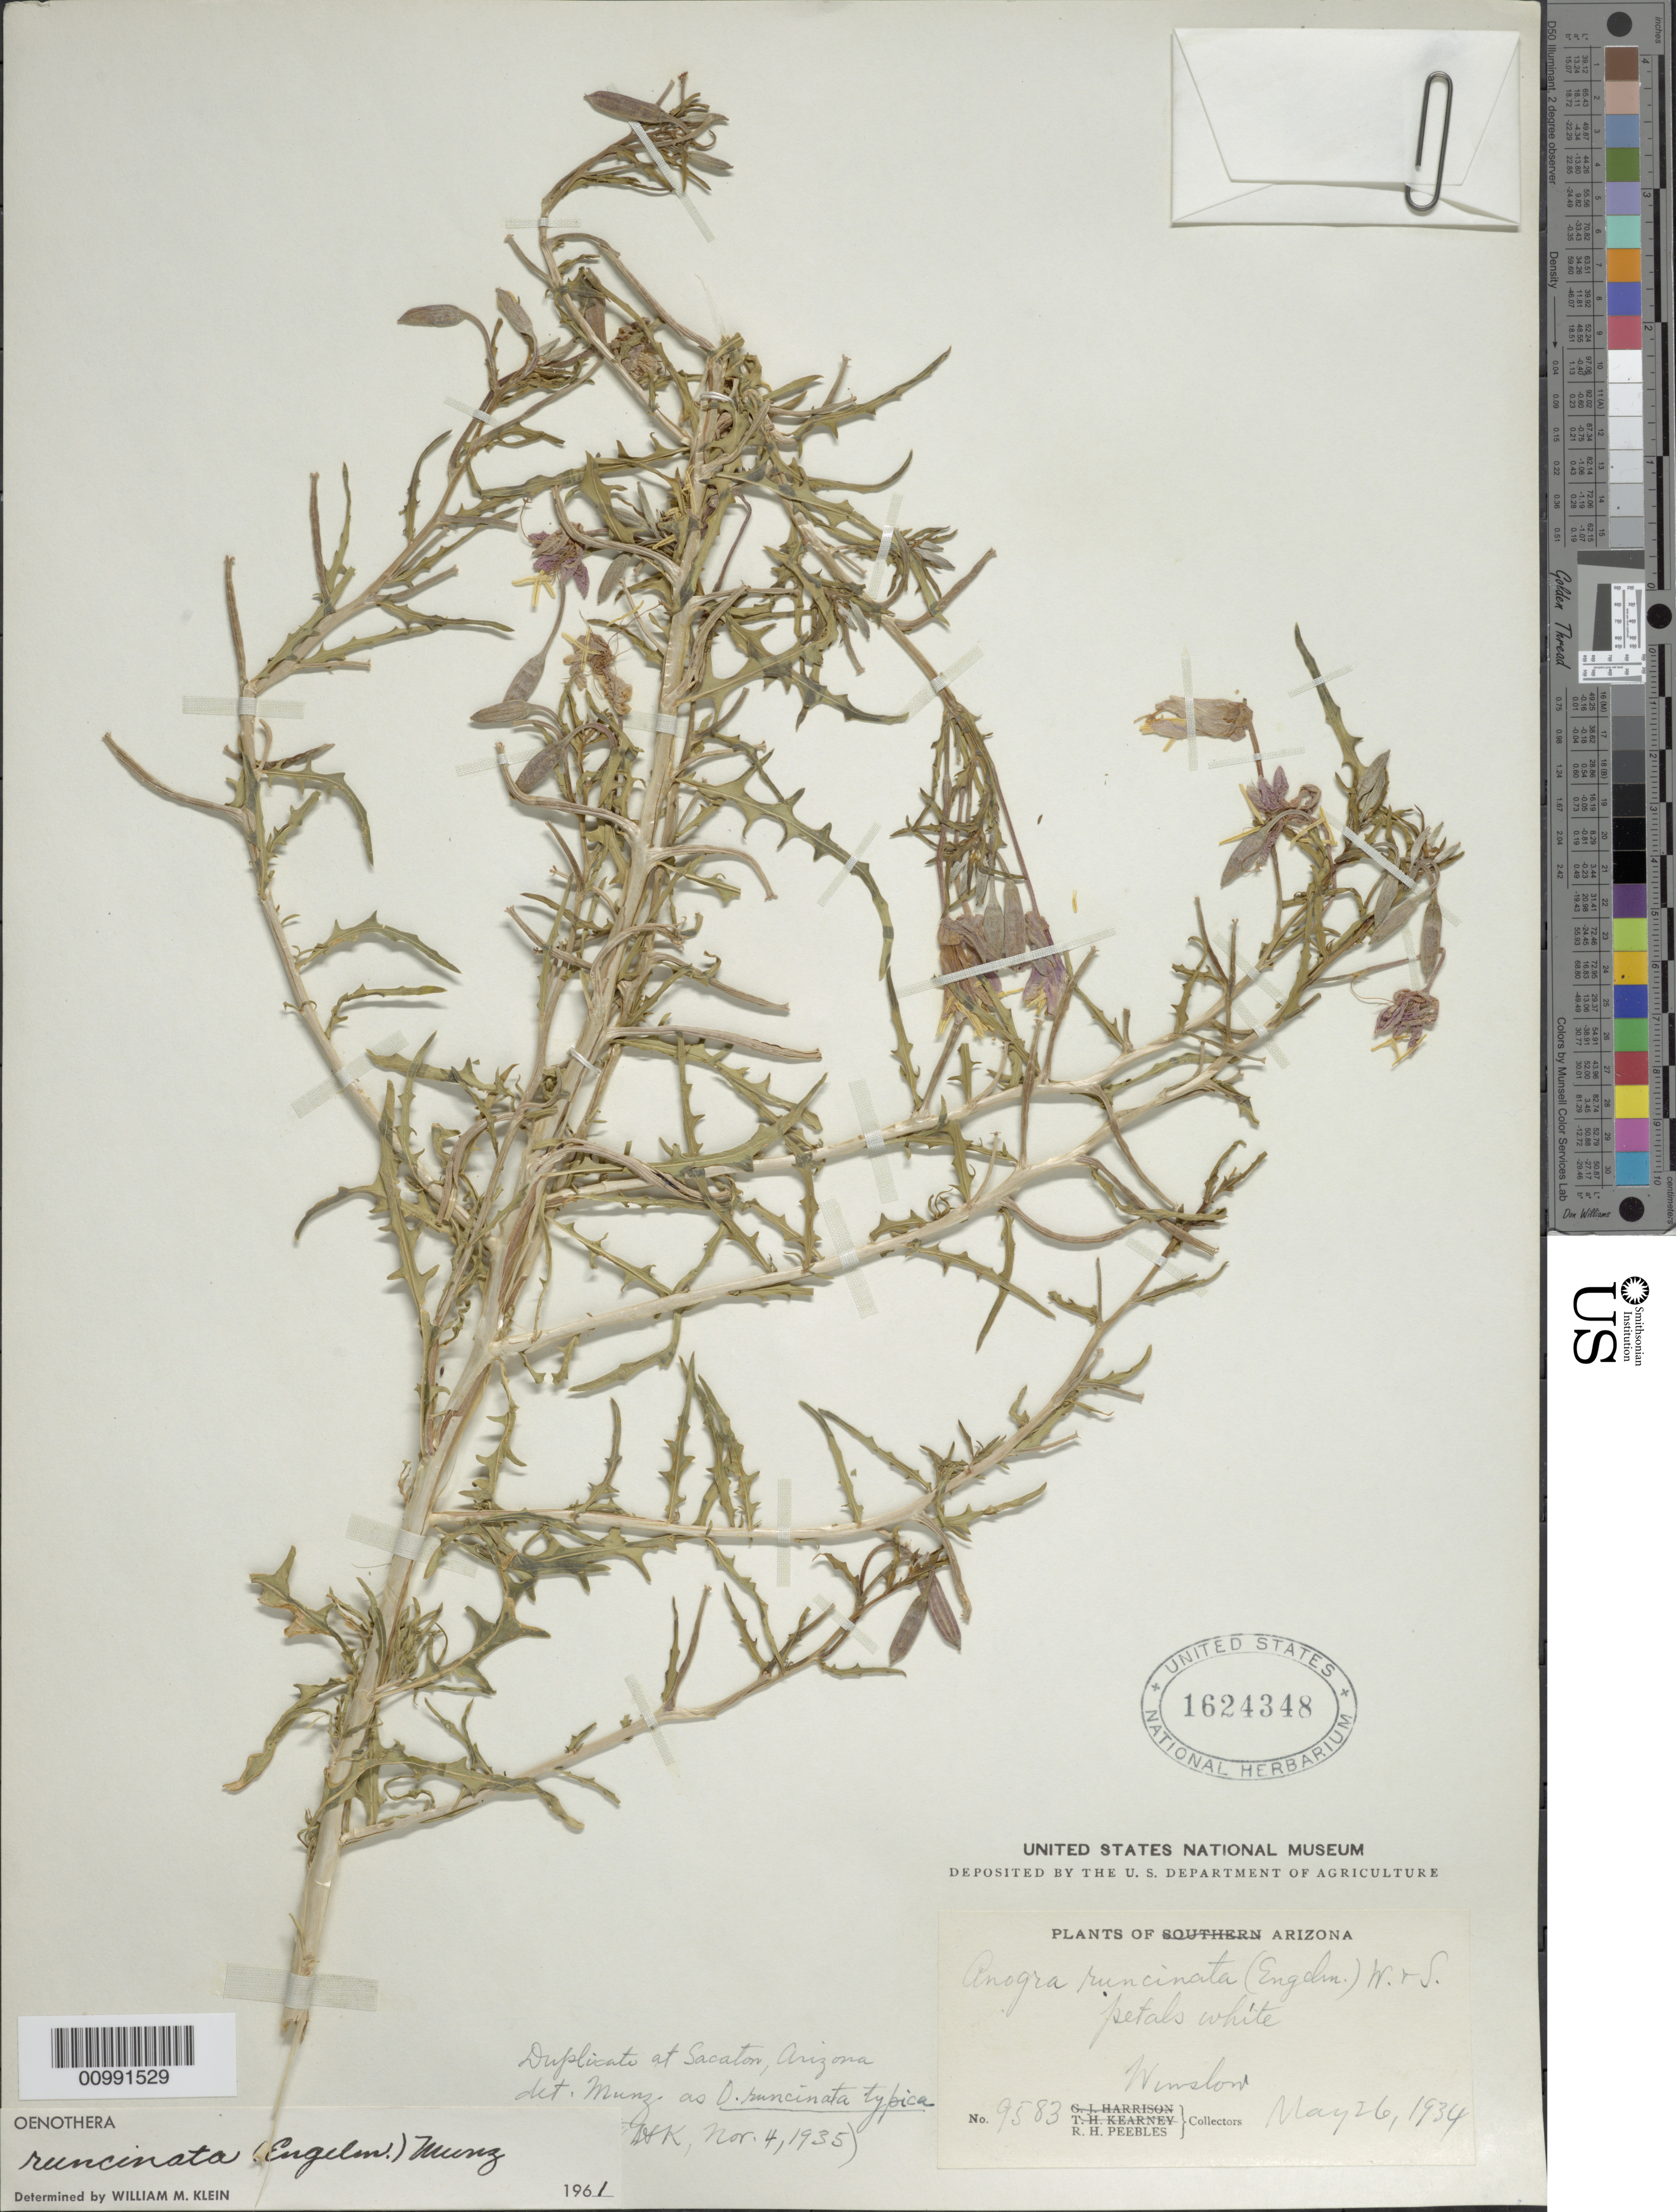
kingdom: Plantae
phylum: Tracheophyta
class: Magnoliopsida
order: Myrtales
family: Onagraceae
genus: Oenothera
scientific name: Oenothera pallida subsp. runcinata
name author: (Engelm.) Munz & W.M. Klein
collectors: R. H. Peebles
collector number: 9583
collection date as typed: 26 Nov 1934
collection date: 1934-11-26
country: United States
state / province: Arizona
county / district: Navajo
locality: Winslow.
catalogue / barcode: US 1624348